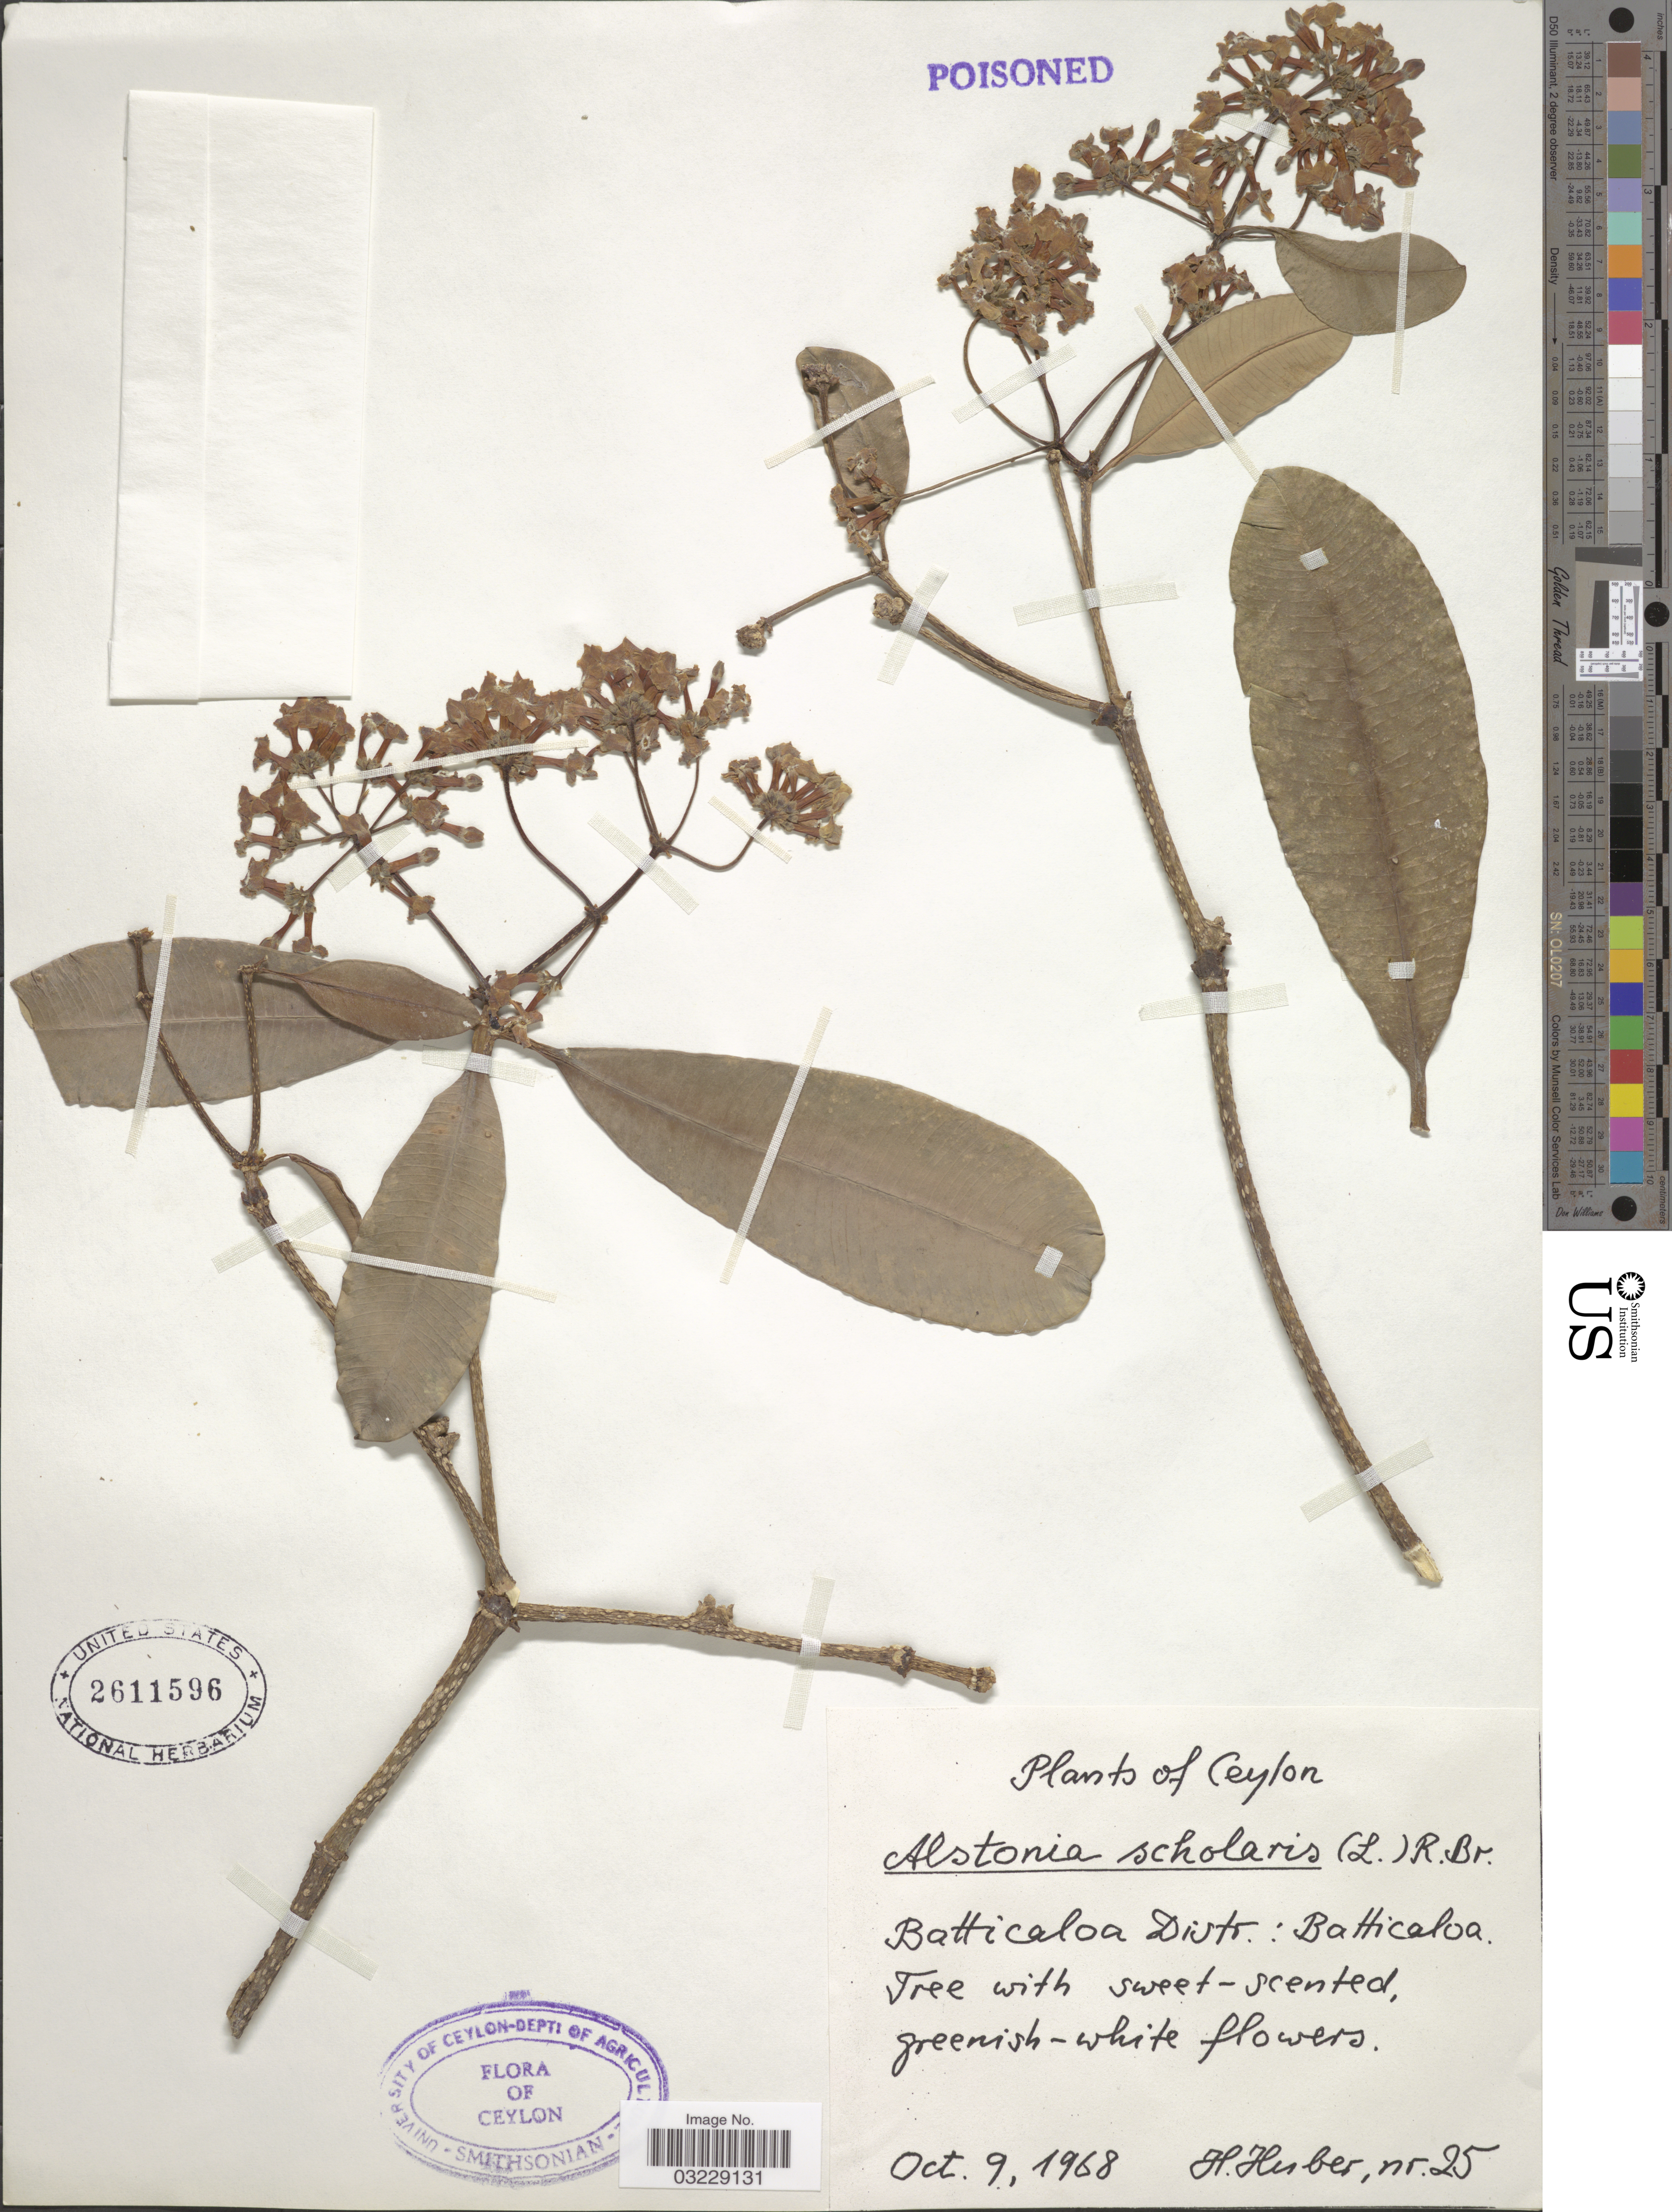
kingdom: Plantae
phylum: Tracheophyta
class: Magnoliopsida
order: Gentianales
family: Apocynaceae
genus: Alstonia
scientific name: Alstonia scholaris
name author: (L.) R. Br.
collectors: H. Huber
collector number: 25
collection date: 1968-10-09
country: Sri Lanka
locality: Ceylon. Batticaloa Distr.: Batticaloa.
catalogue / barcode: US 2611596